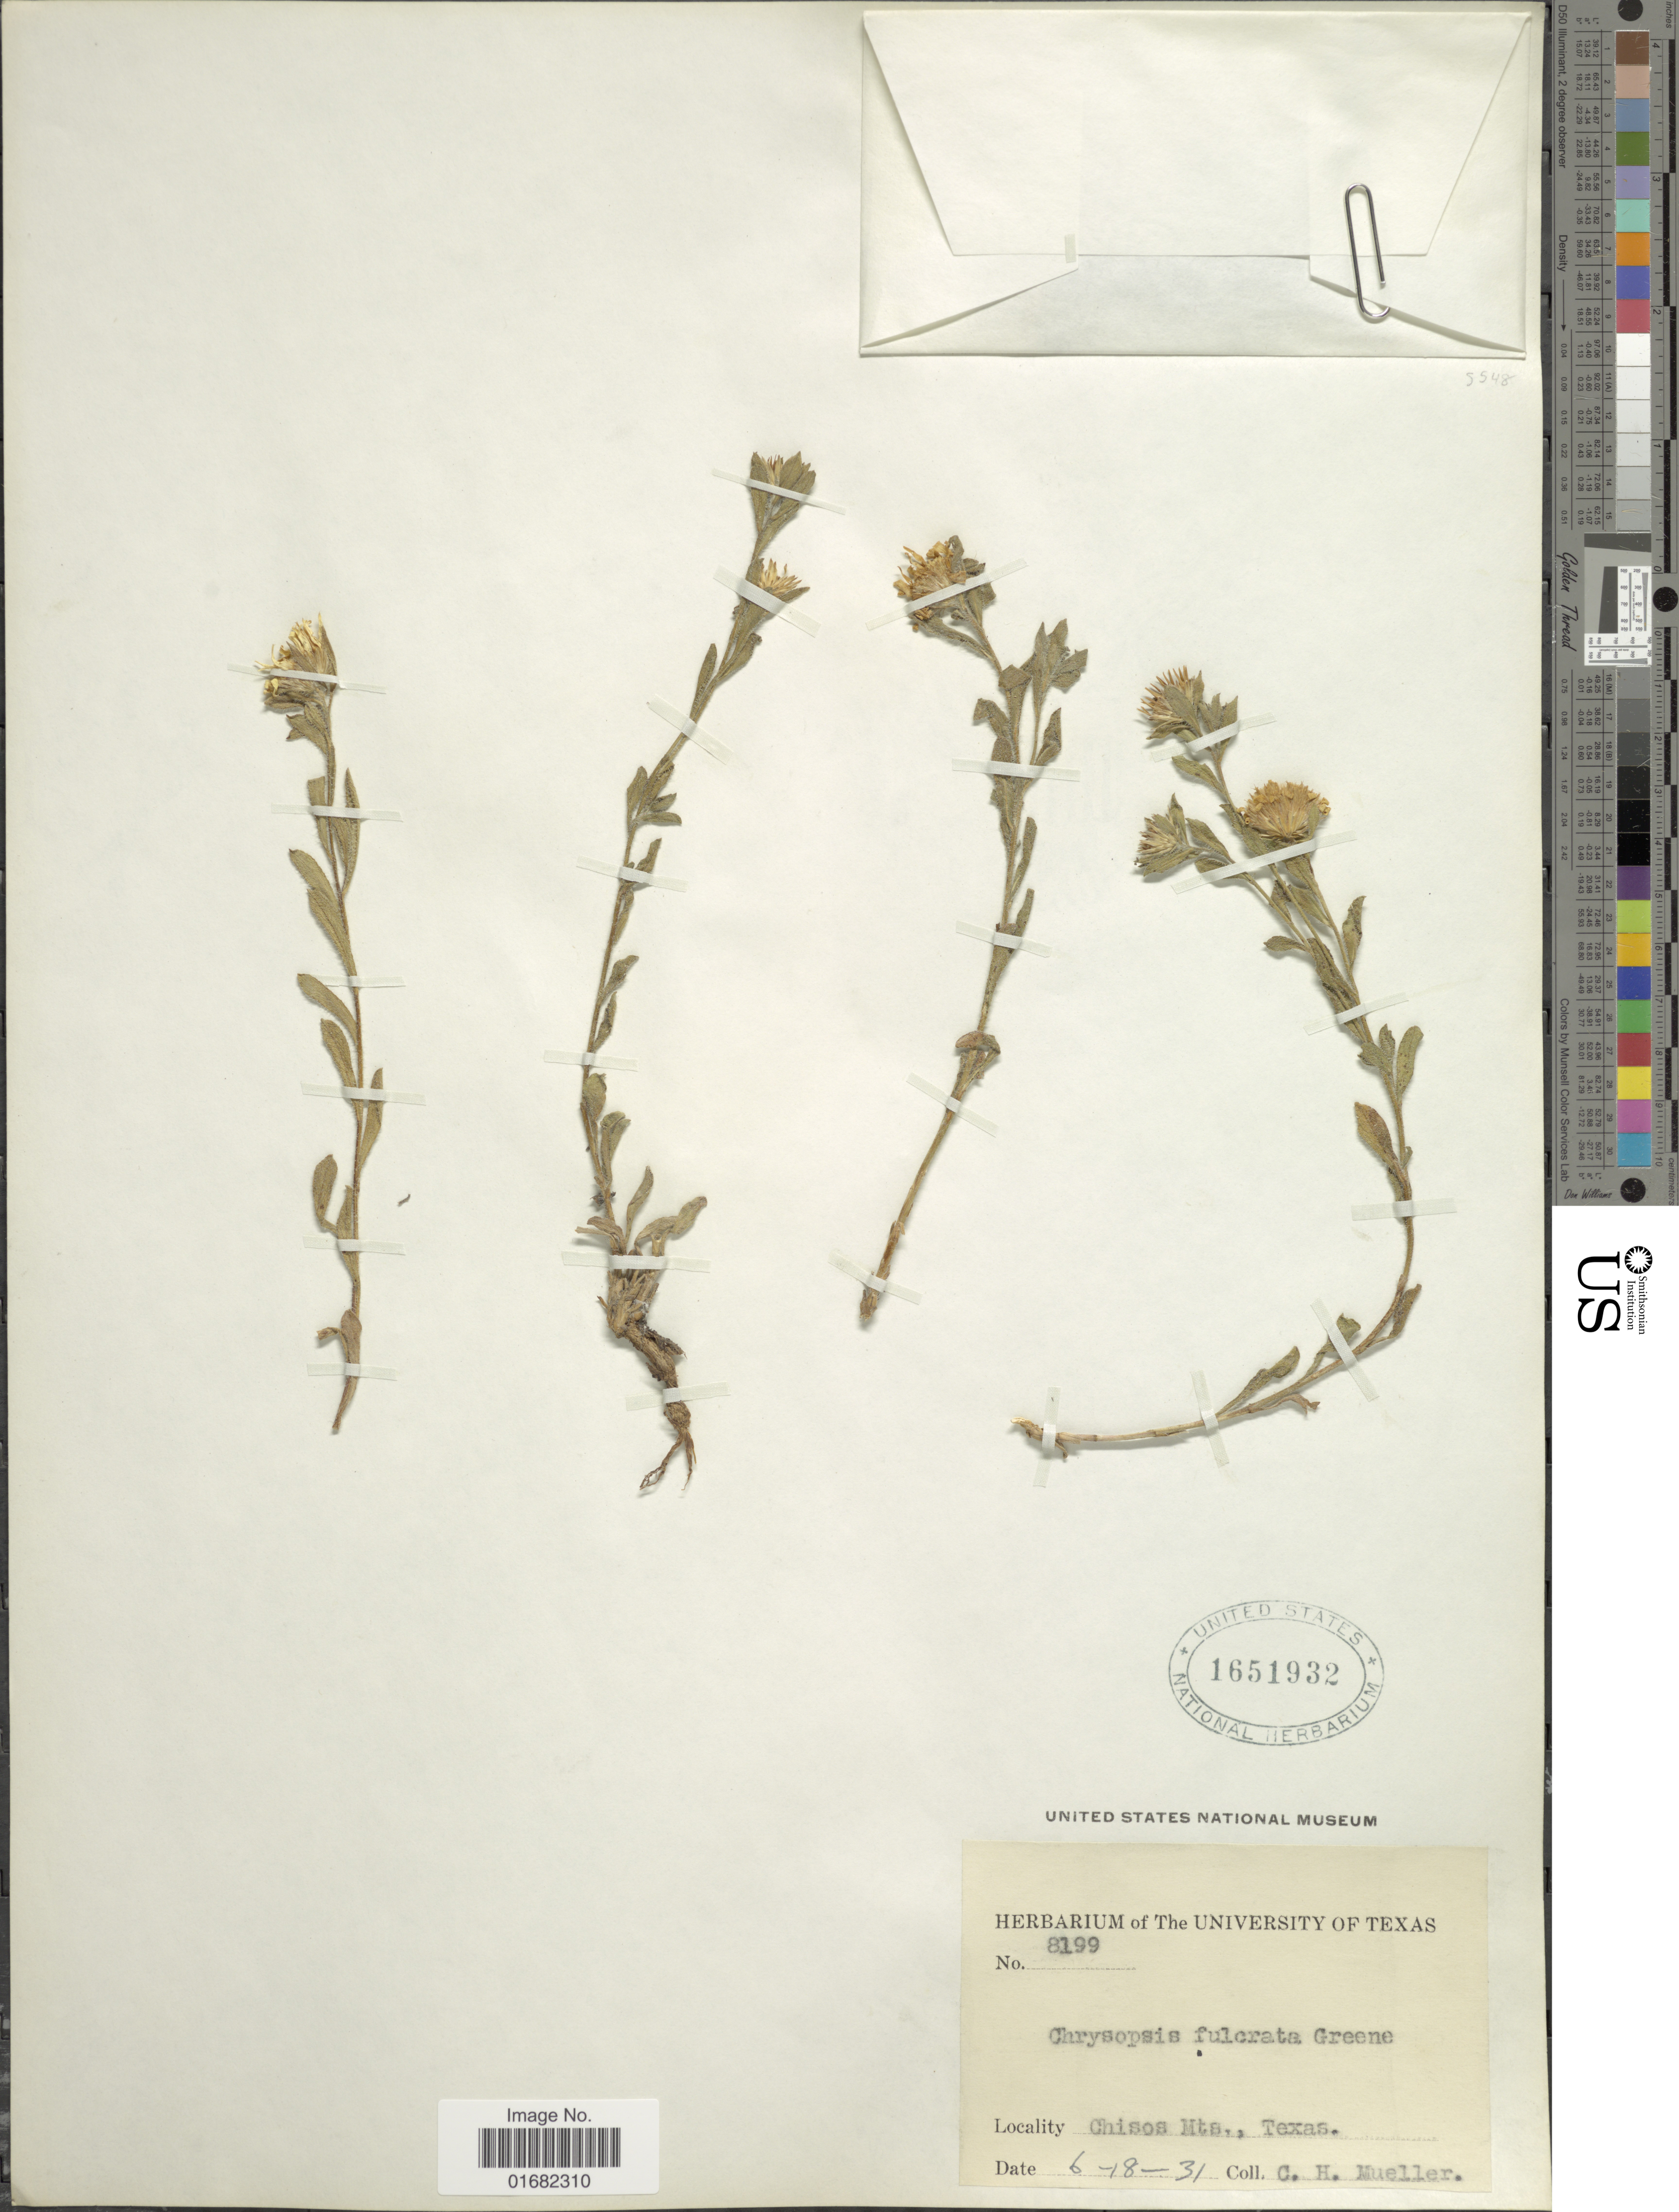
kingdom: Plantae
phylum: Tracheophyta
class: Magnoliopsida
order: Asterales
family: Asteraceae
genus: Heterotheca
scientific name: Heterotheca fulcrata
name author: (Greene) Shinners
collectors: C. H. Mueller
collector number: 8199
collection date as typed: Transcribed d/m/y: 18/6/31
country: United States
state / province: Texas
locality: Chisos Mts.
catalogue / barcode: US 1651932